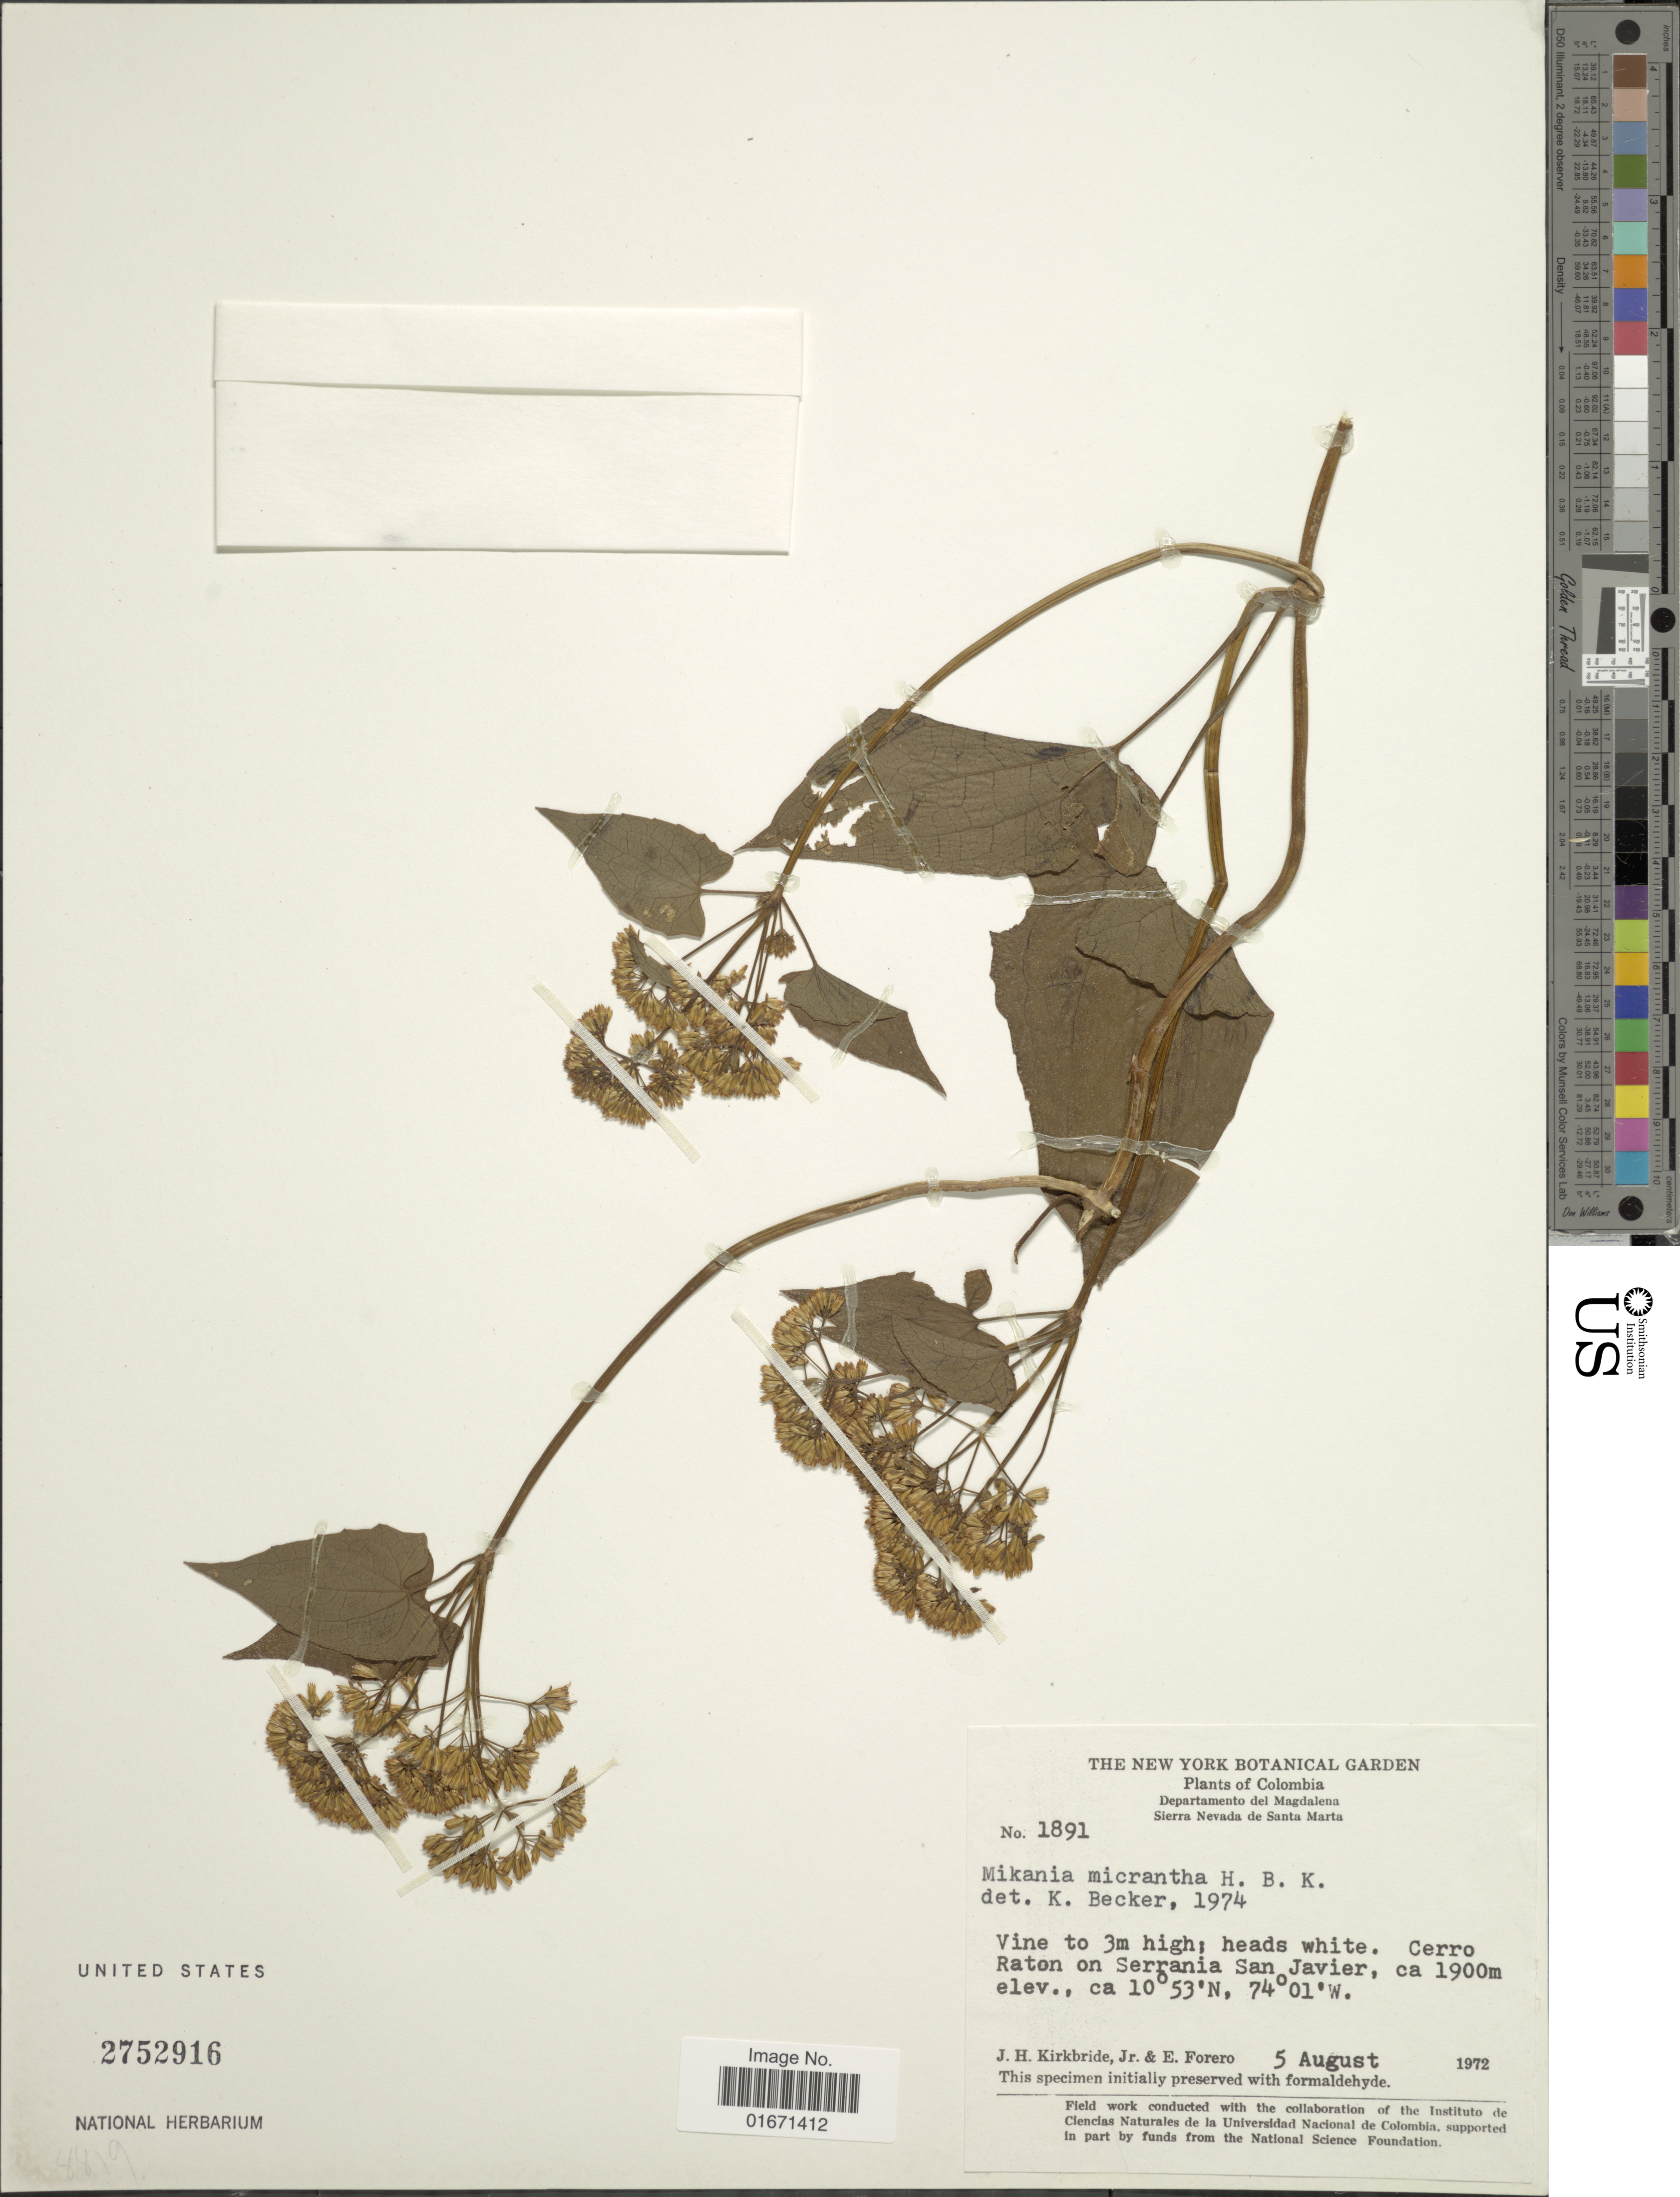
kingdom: Plantae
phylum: Tracheophyta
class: Magnoliopsida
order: Asterales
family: Asteraceae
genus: Mikania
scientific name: Mikania micrantha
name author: Kunth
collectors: J. H. Kirkbride & E. Forero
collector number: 1891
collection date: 1972-08-05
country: Colombia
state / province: Magdalena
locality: Departamento del Magdalena. Sierra Nevada de Santa Marta. Cerro Raton on Serrania San Javier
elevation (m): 1900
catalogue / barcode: US 2752916